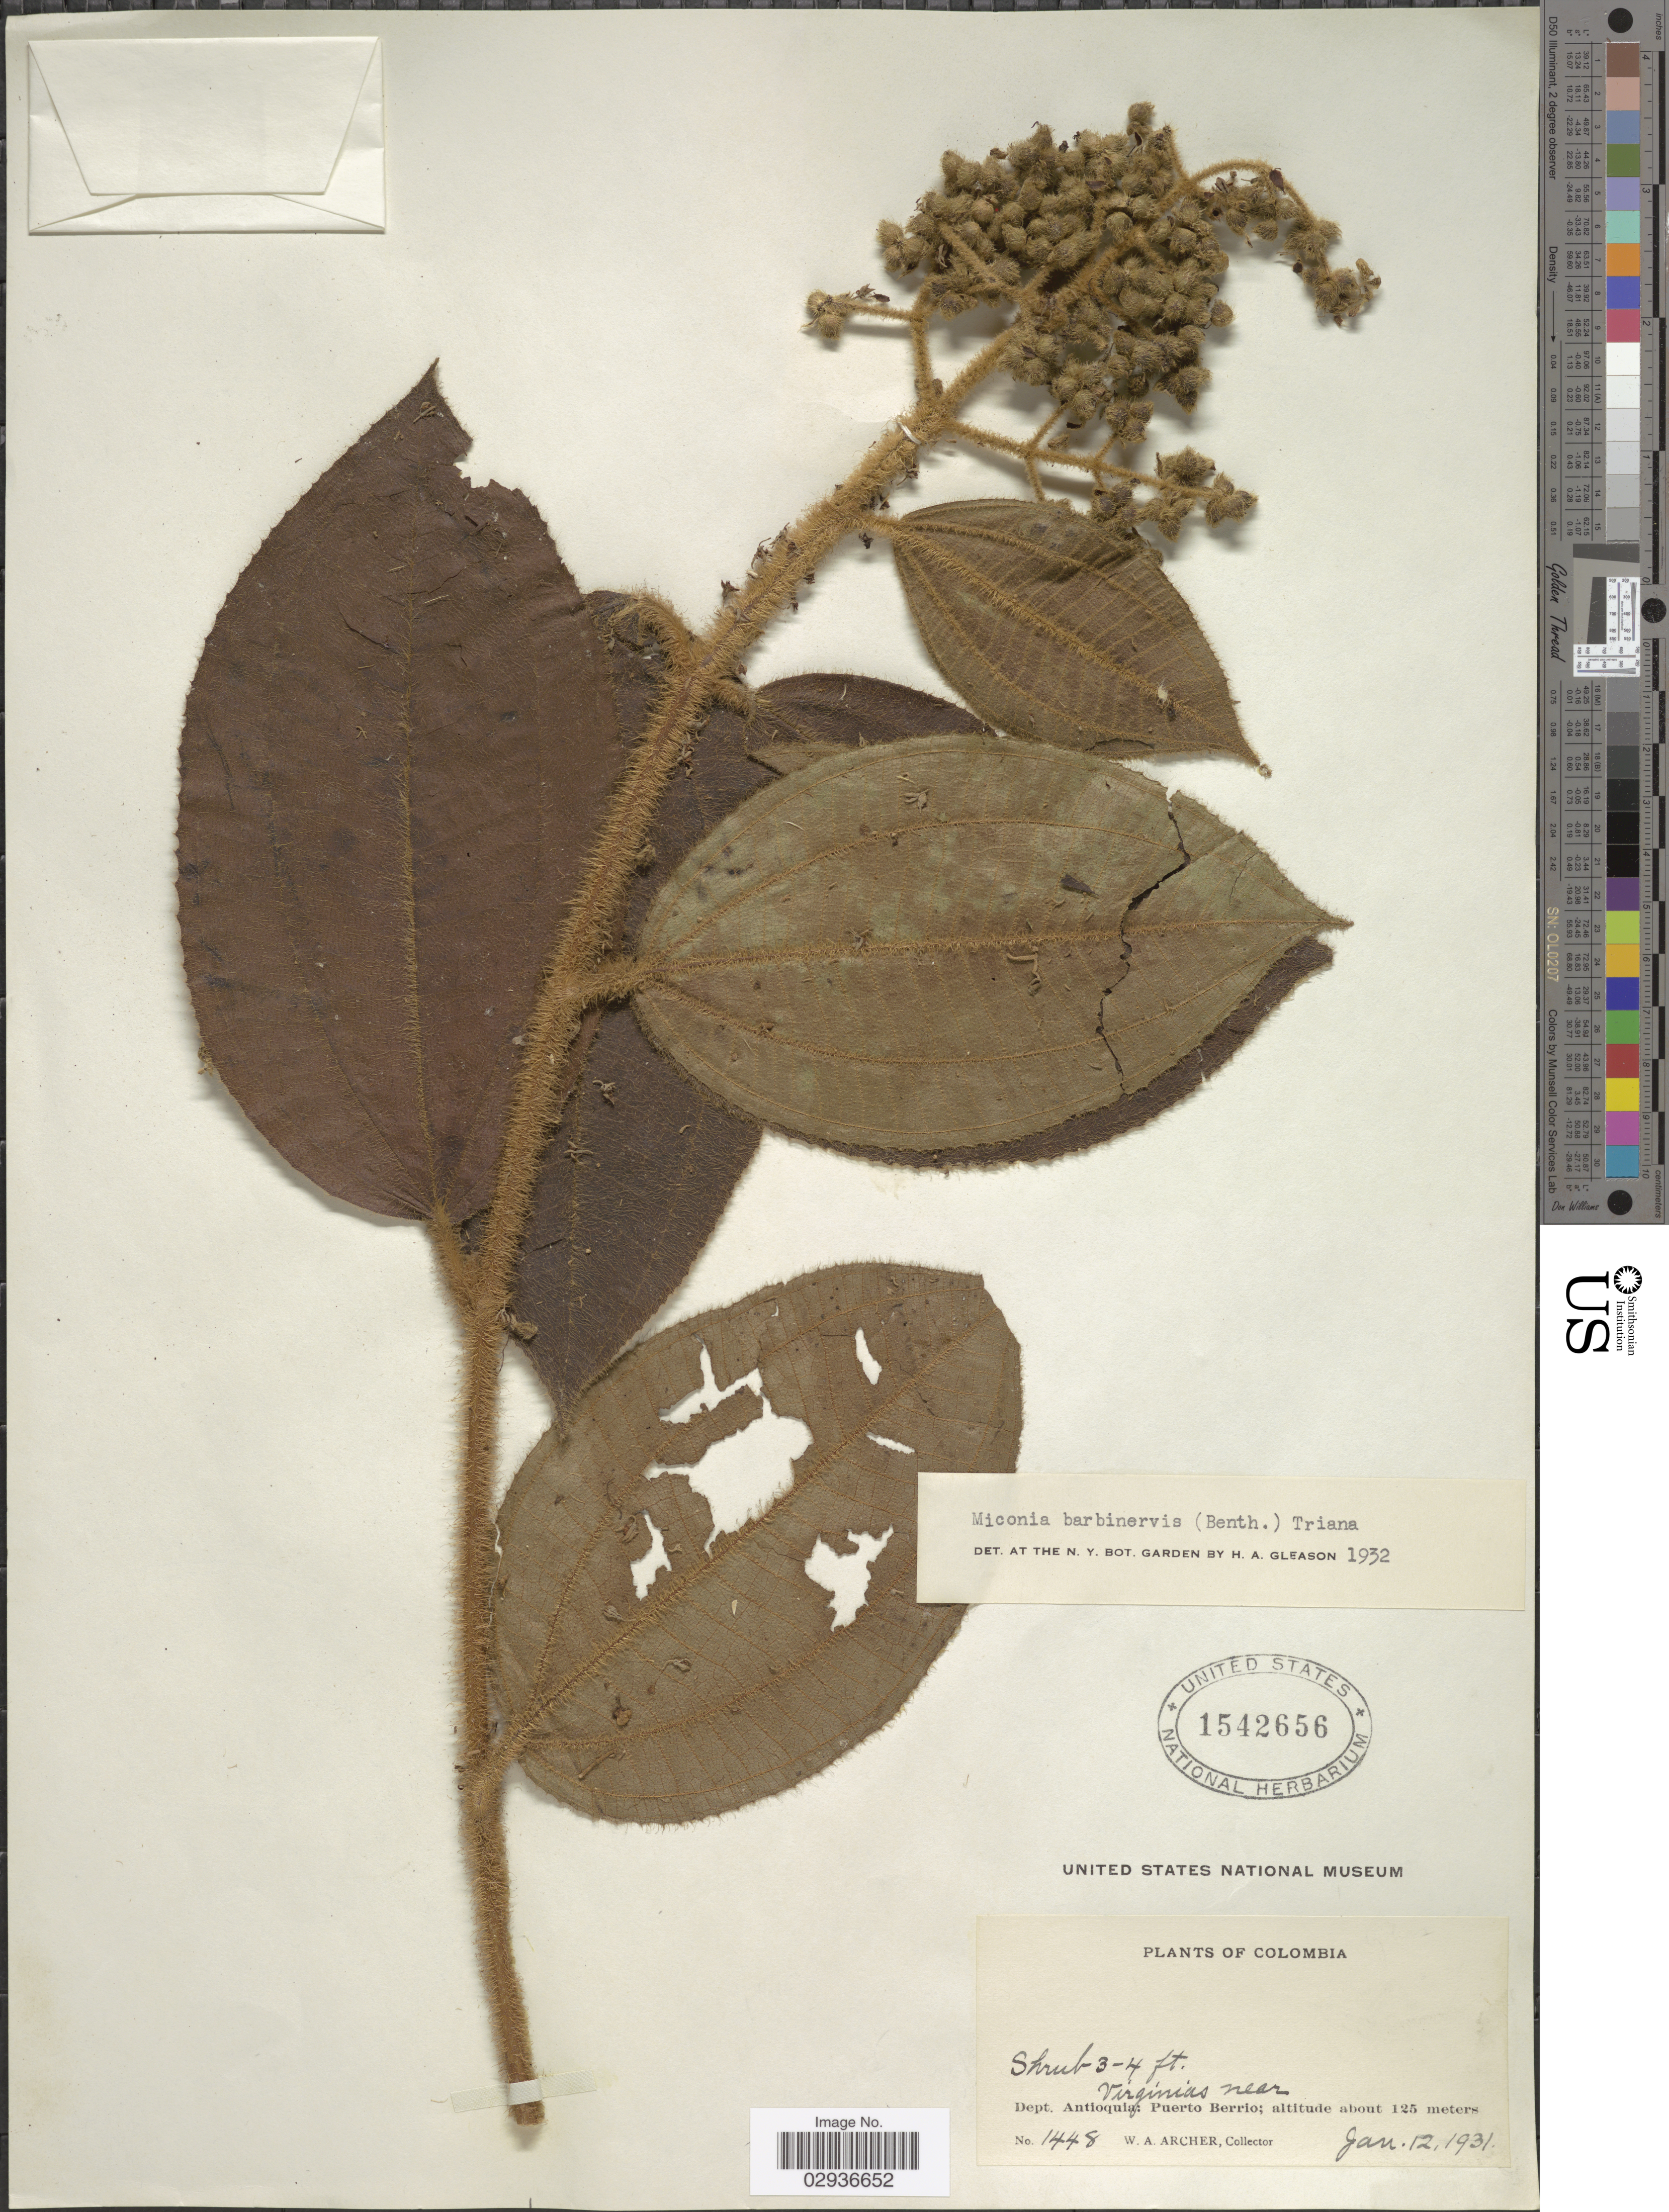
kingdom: Plantae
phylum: Tracheophyta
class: Magnoliopsida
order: Myrtales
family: Melastomataceae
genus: Miconia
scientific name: Miconia barbinervis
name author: (Benth.) Triana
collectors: W. Archer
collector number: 1448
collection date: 1931-01-12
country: Colombia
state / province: Antioquia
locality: Dept. Antioquia: Virginias near Puerto Berrio.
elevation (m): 125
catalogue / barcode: US 1542656